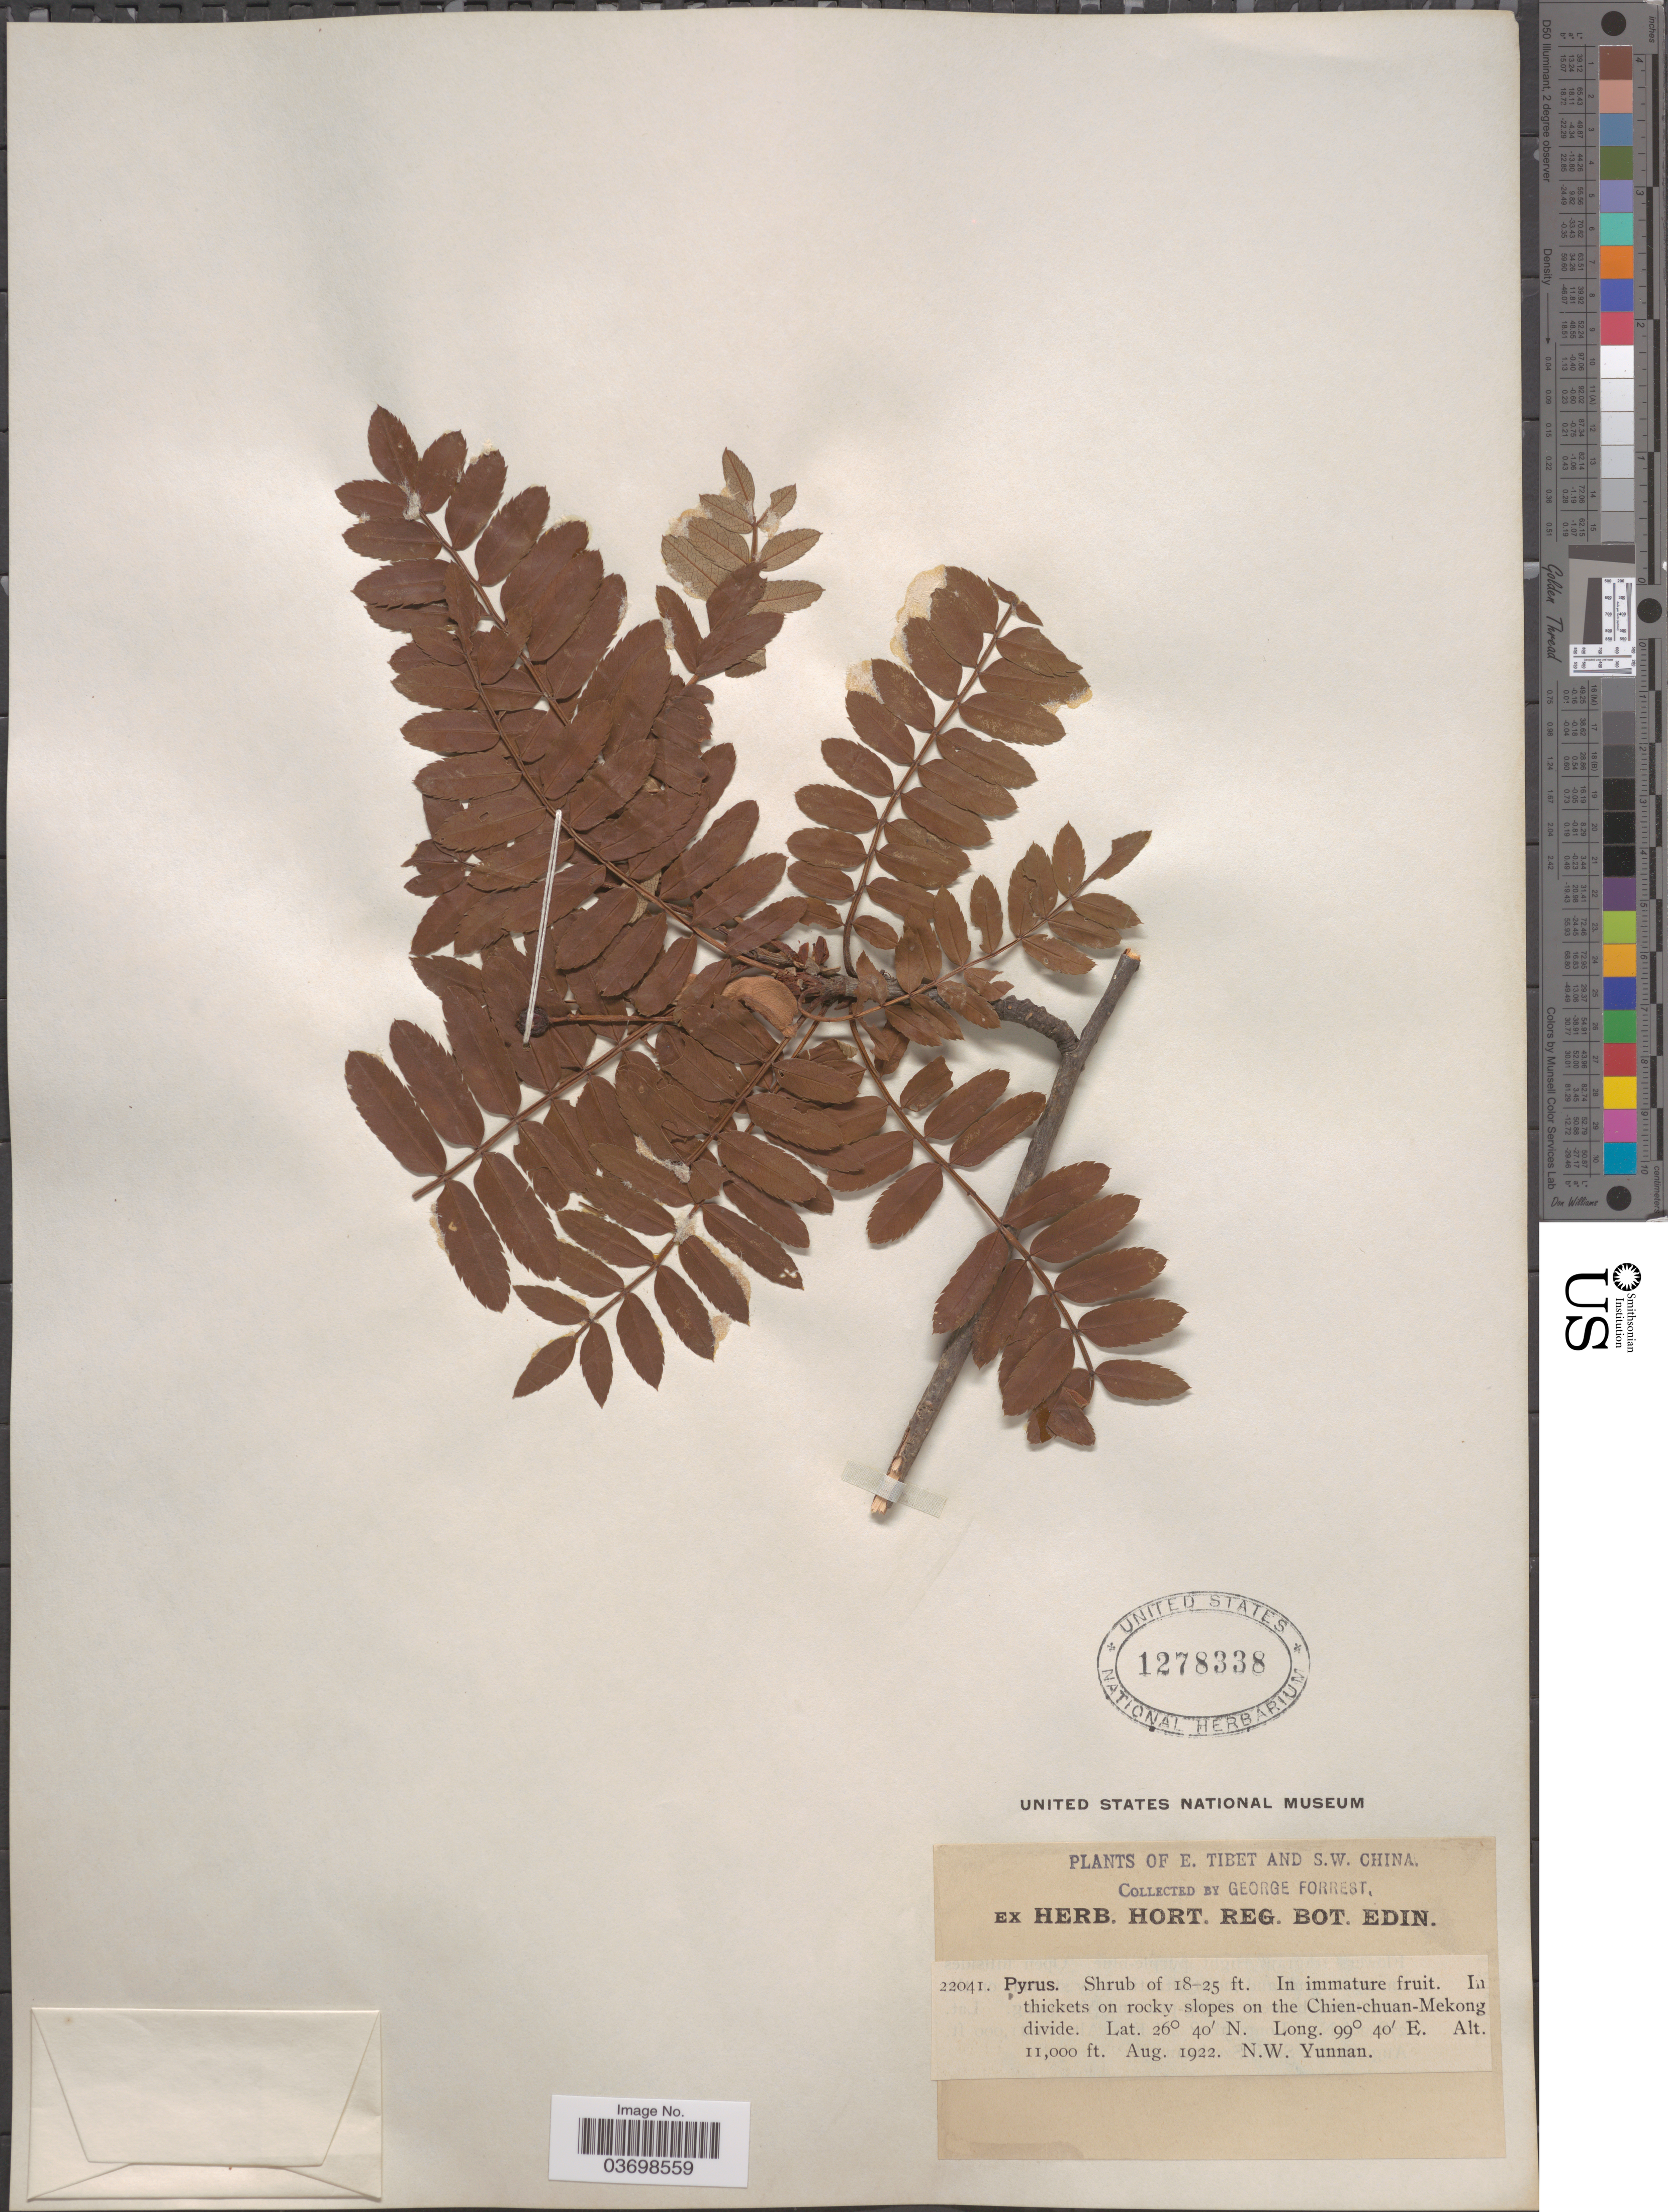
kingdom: Plantae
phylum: Tracheophyta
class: Magnoliopsida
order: Rosales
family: Rosaceae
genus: Sorbus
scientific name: Sorbus sp.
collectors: G. Forrest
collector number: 22041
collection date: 1922-08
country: China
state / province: Yunnan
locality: S.W. China. On the Chien-chuan-Mekong divide. N.W. Yunnan.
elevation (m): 3353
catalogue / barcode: US 1278338